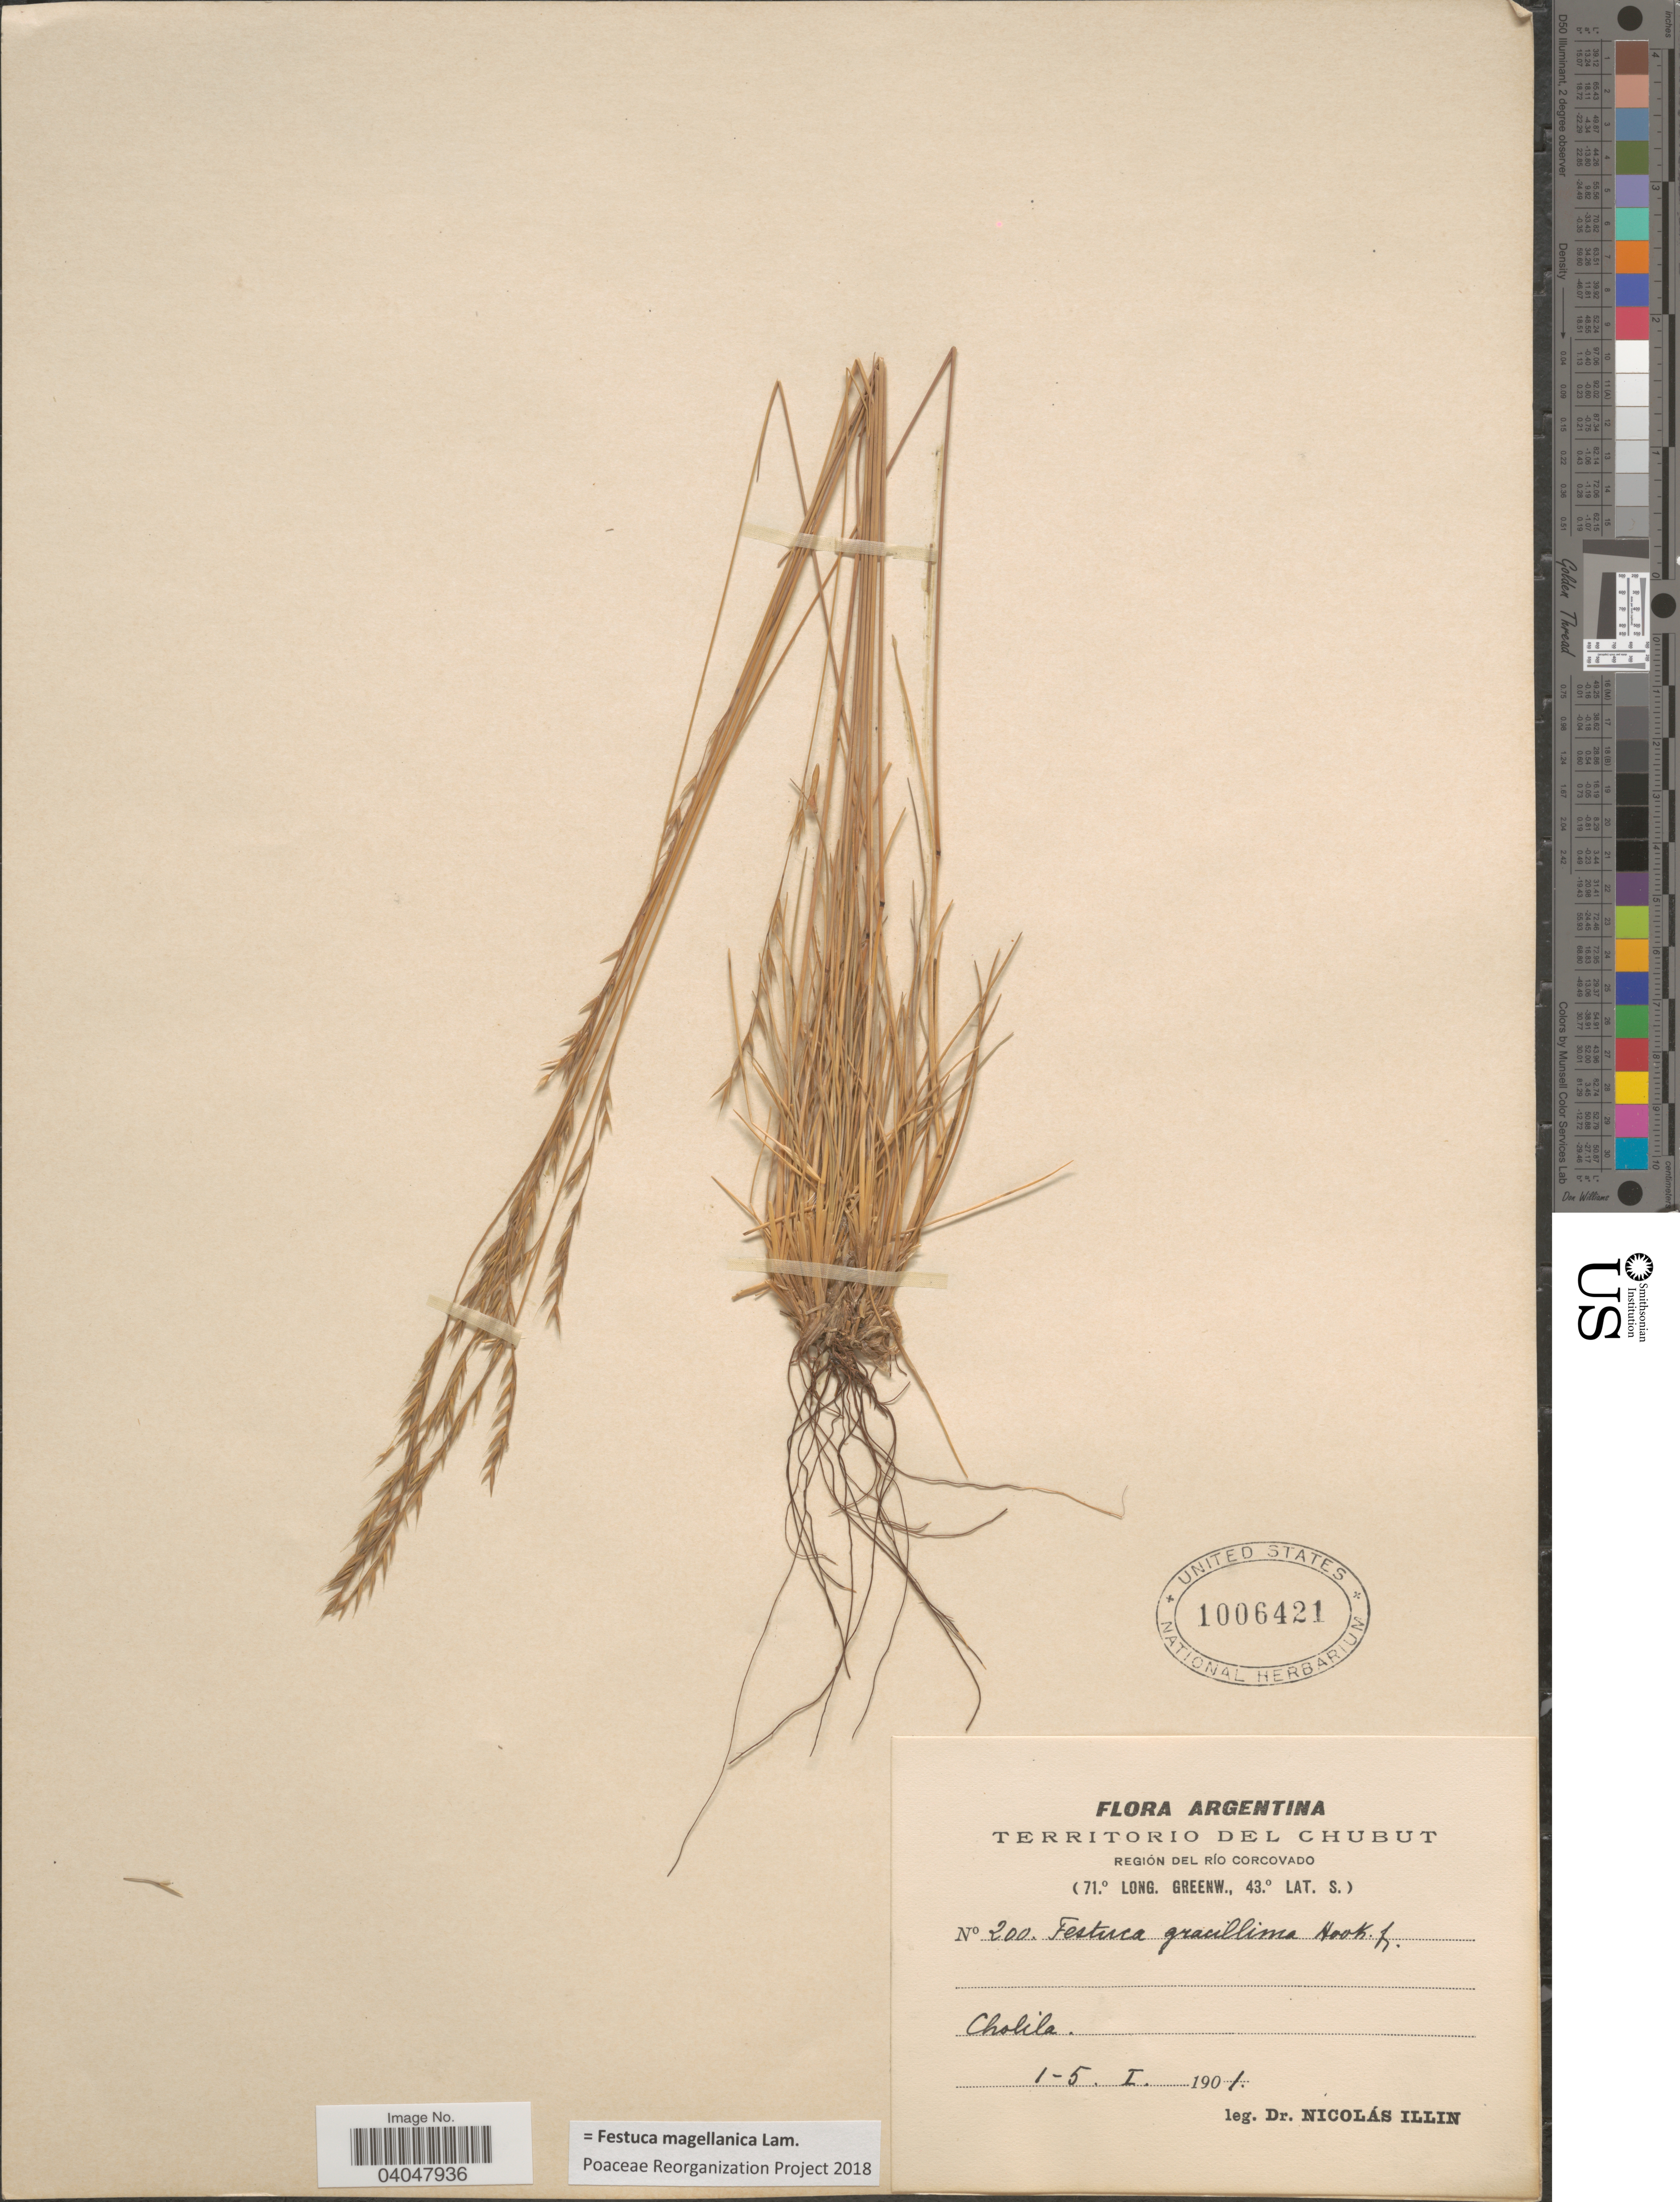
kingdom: Plantae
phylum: Tracheophyta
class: Liliopsida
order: Poales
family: Poaceae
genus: Festuca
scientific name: Festuca magellanica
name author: Lam.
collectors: N. Illin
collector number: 200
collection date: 1901-01-01/1901-01-05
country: Argentina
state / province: Chubut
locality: Territorio del Chubut. Región del Río Corcovado. Cholila.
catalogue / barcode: US 1006421